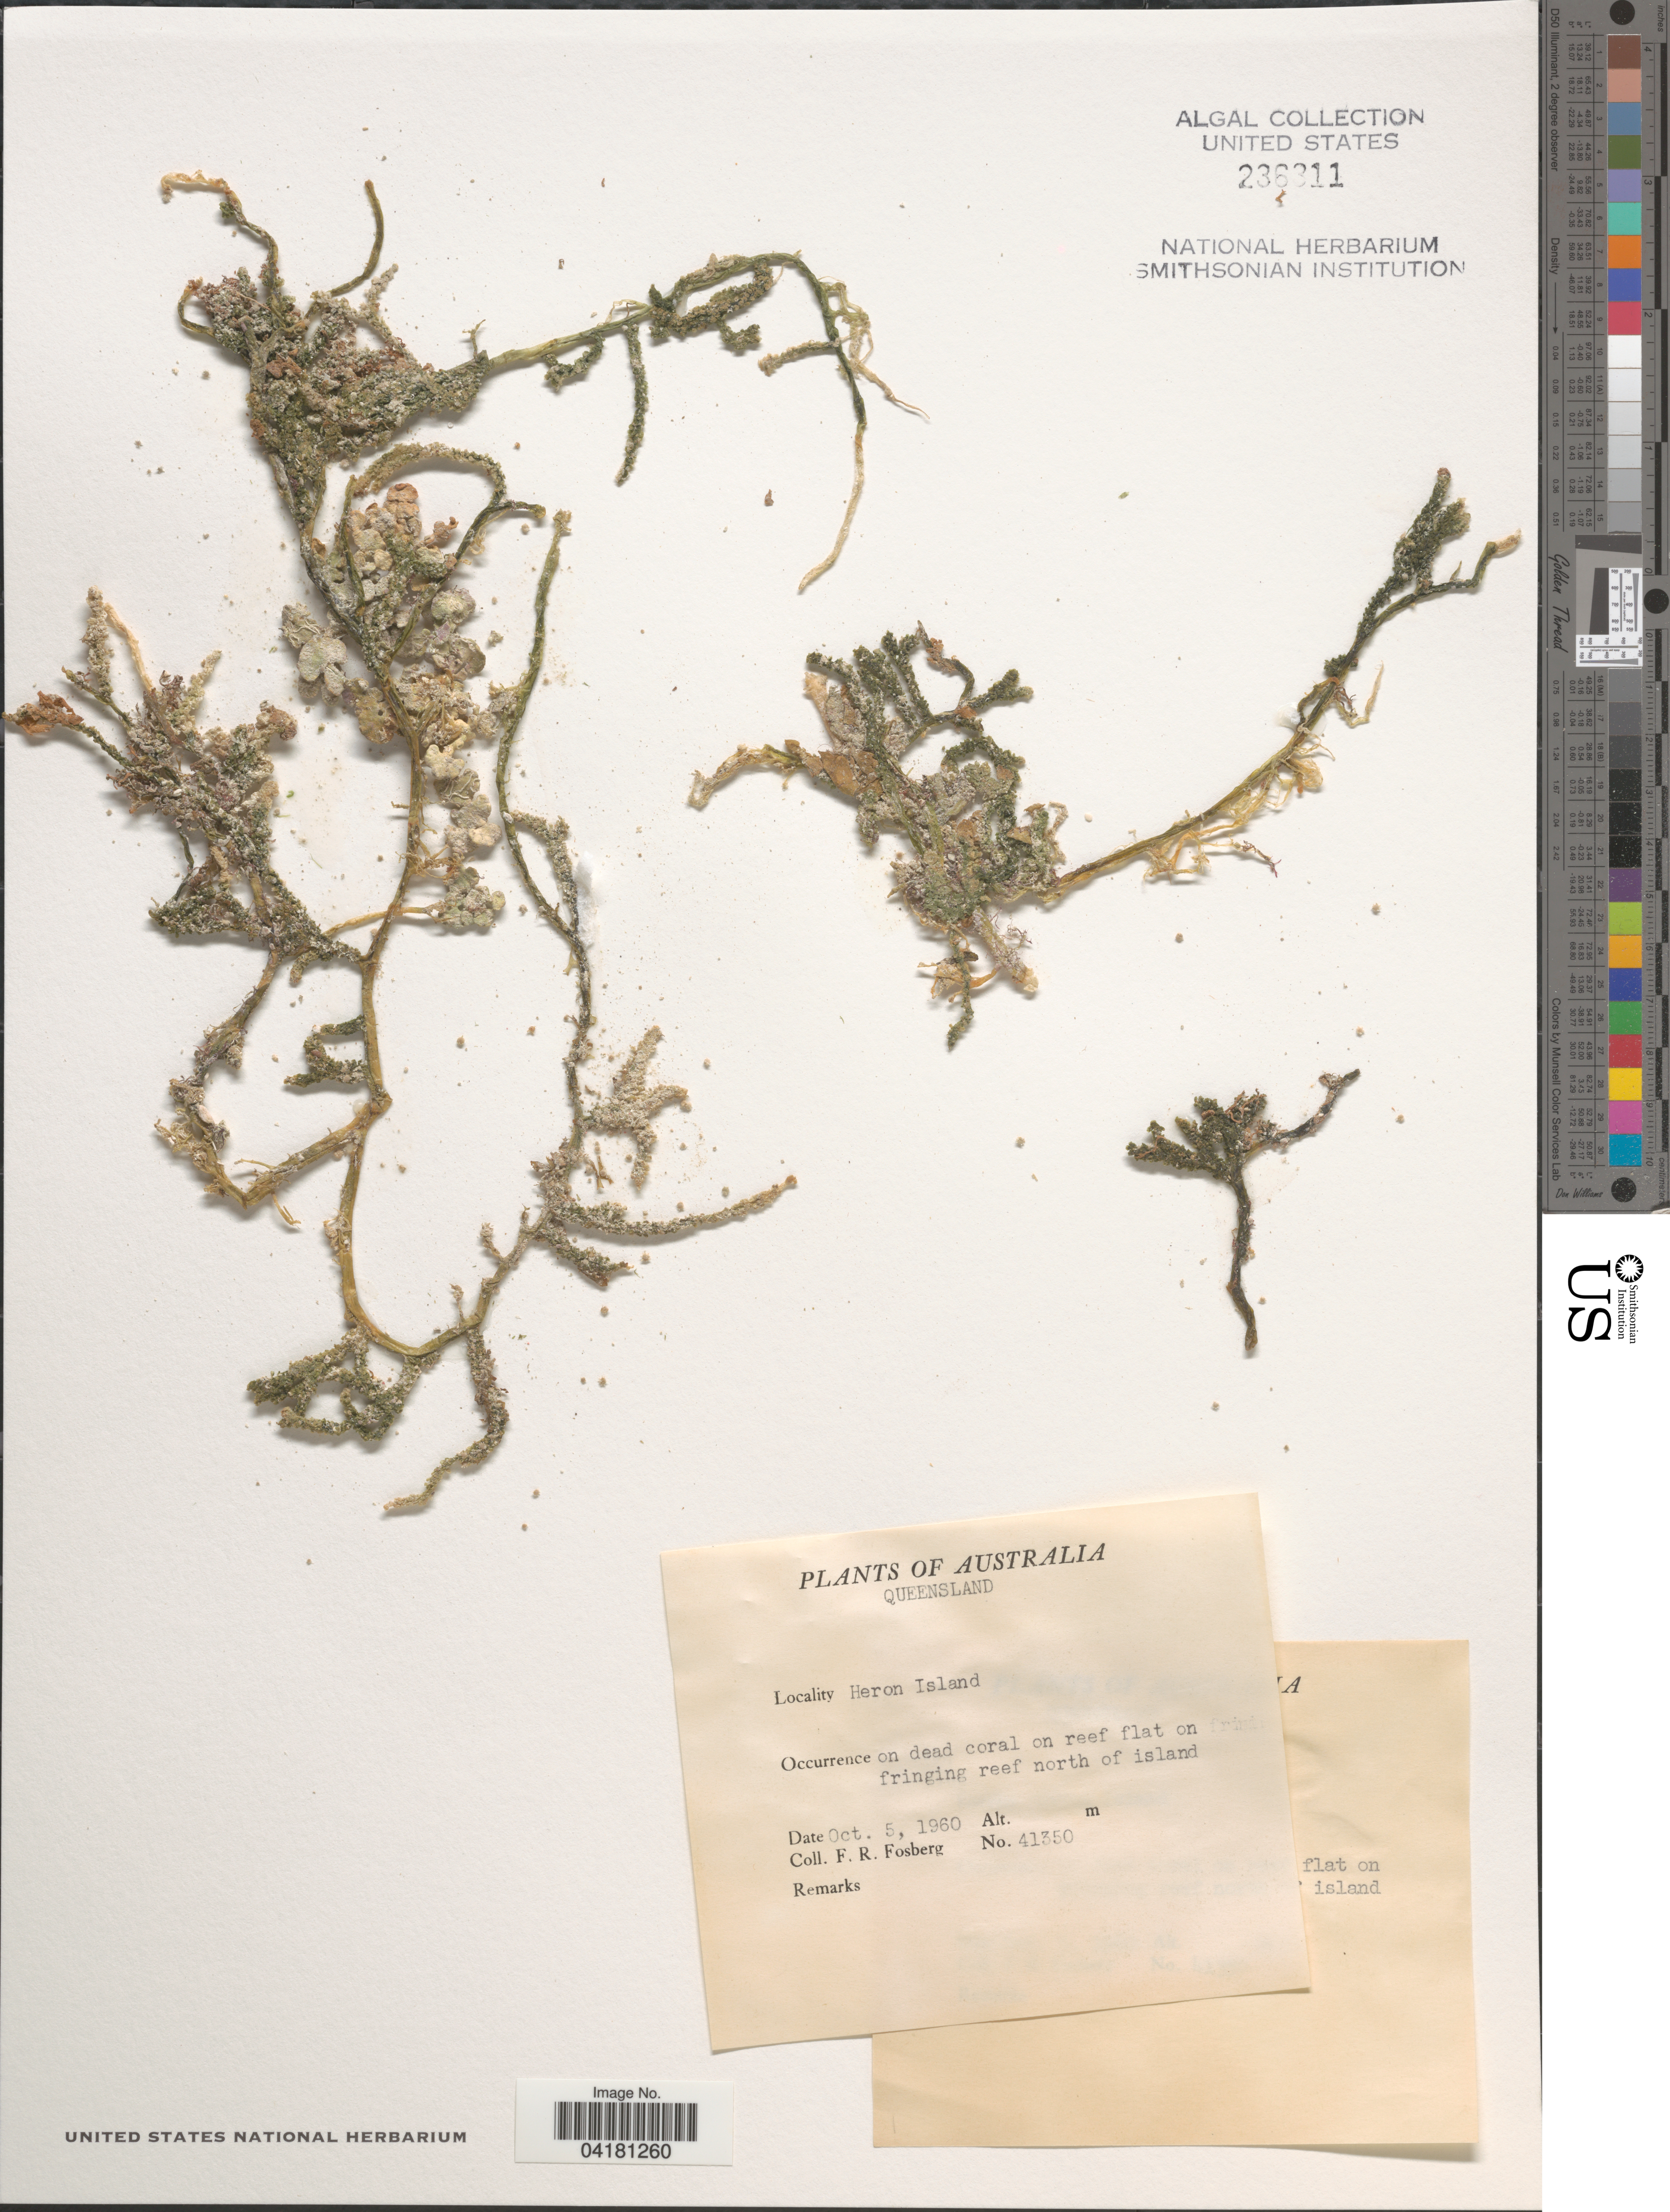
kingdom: Plantae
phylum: Chlorophyta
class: Ulvophyceae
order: Bryopsidales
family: Caulerpaceae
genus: Caulerpa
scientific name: Caulerpa cupressoides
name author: (Vahl) C. Agardh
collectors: F. R. Fosberg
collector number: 41350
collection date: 1960-10-05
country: Australia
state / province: Queensland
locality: Heron Island. On dead coral on reef flat on fringing reef north of island.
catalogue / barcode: US 236311